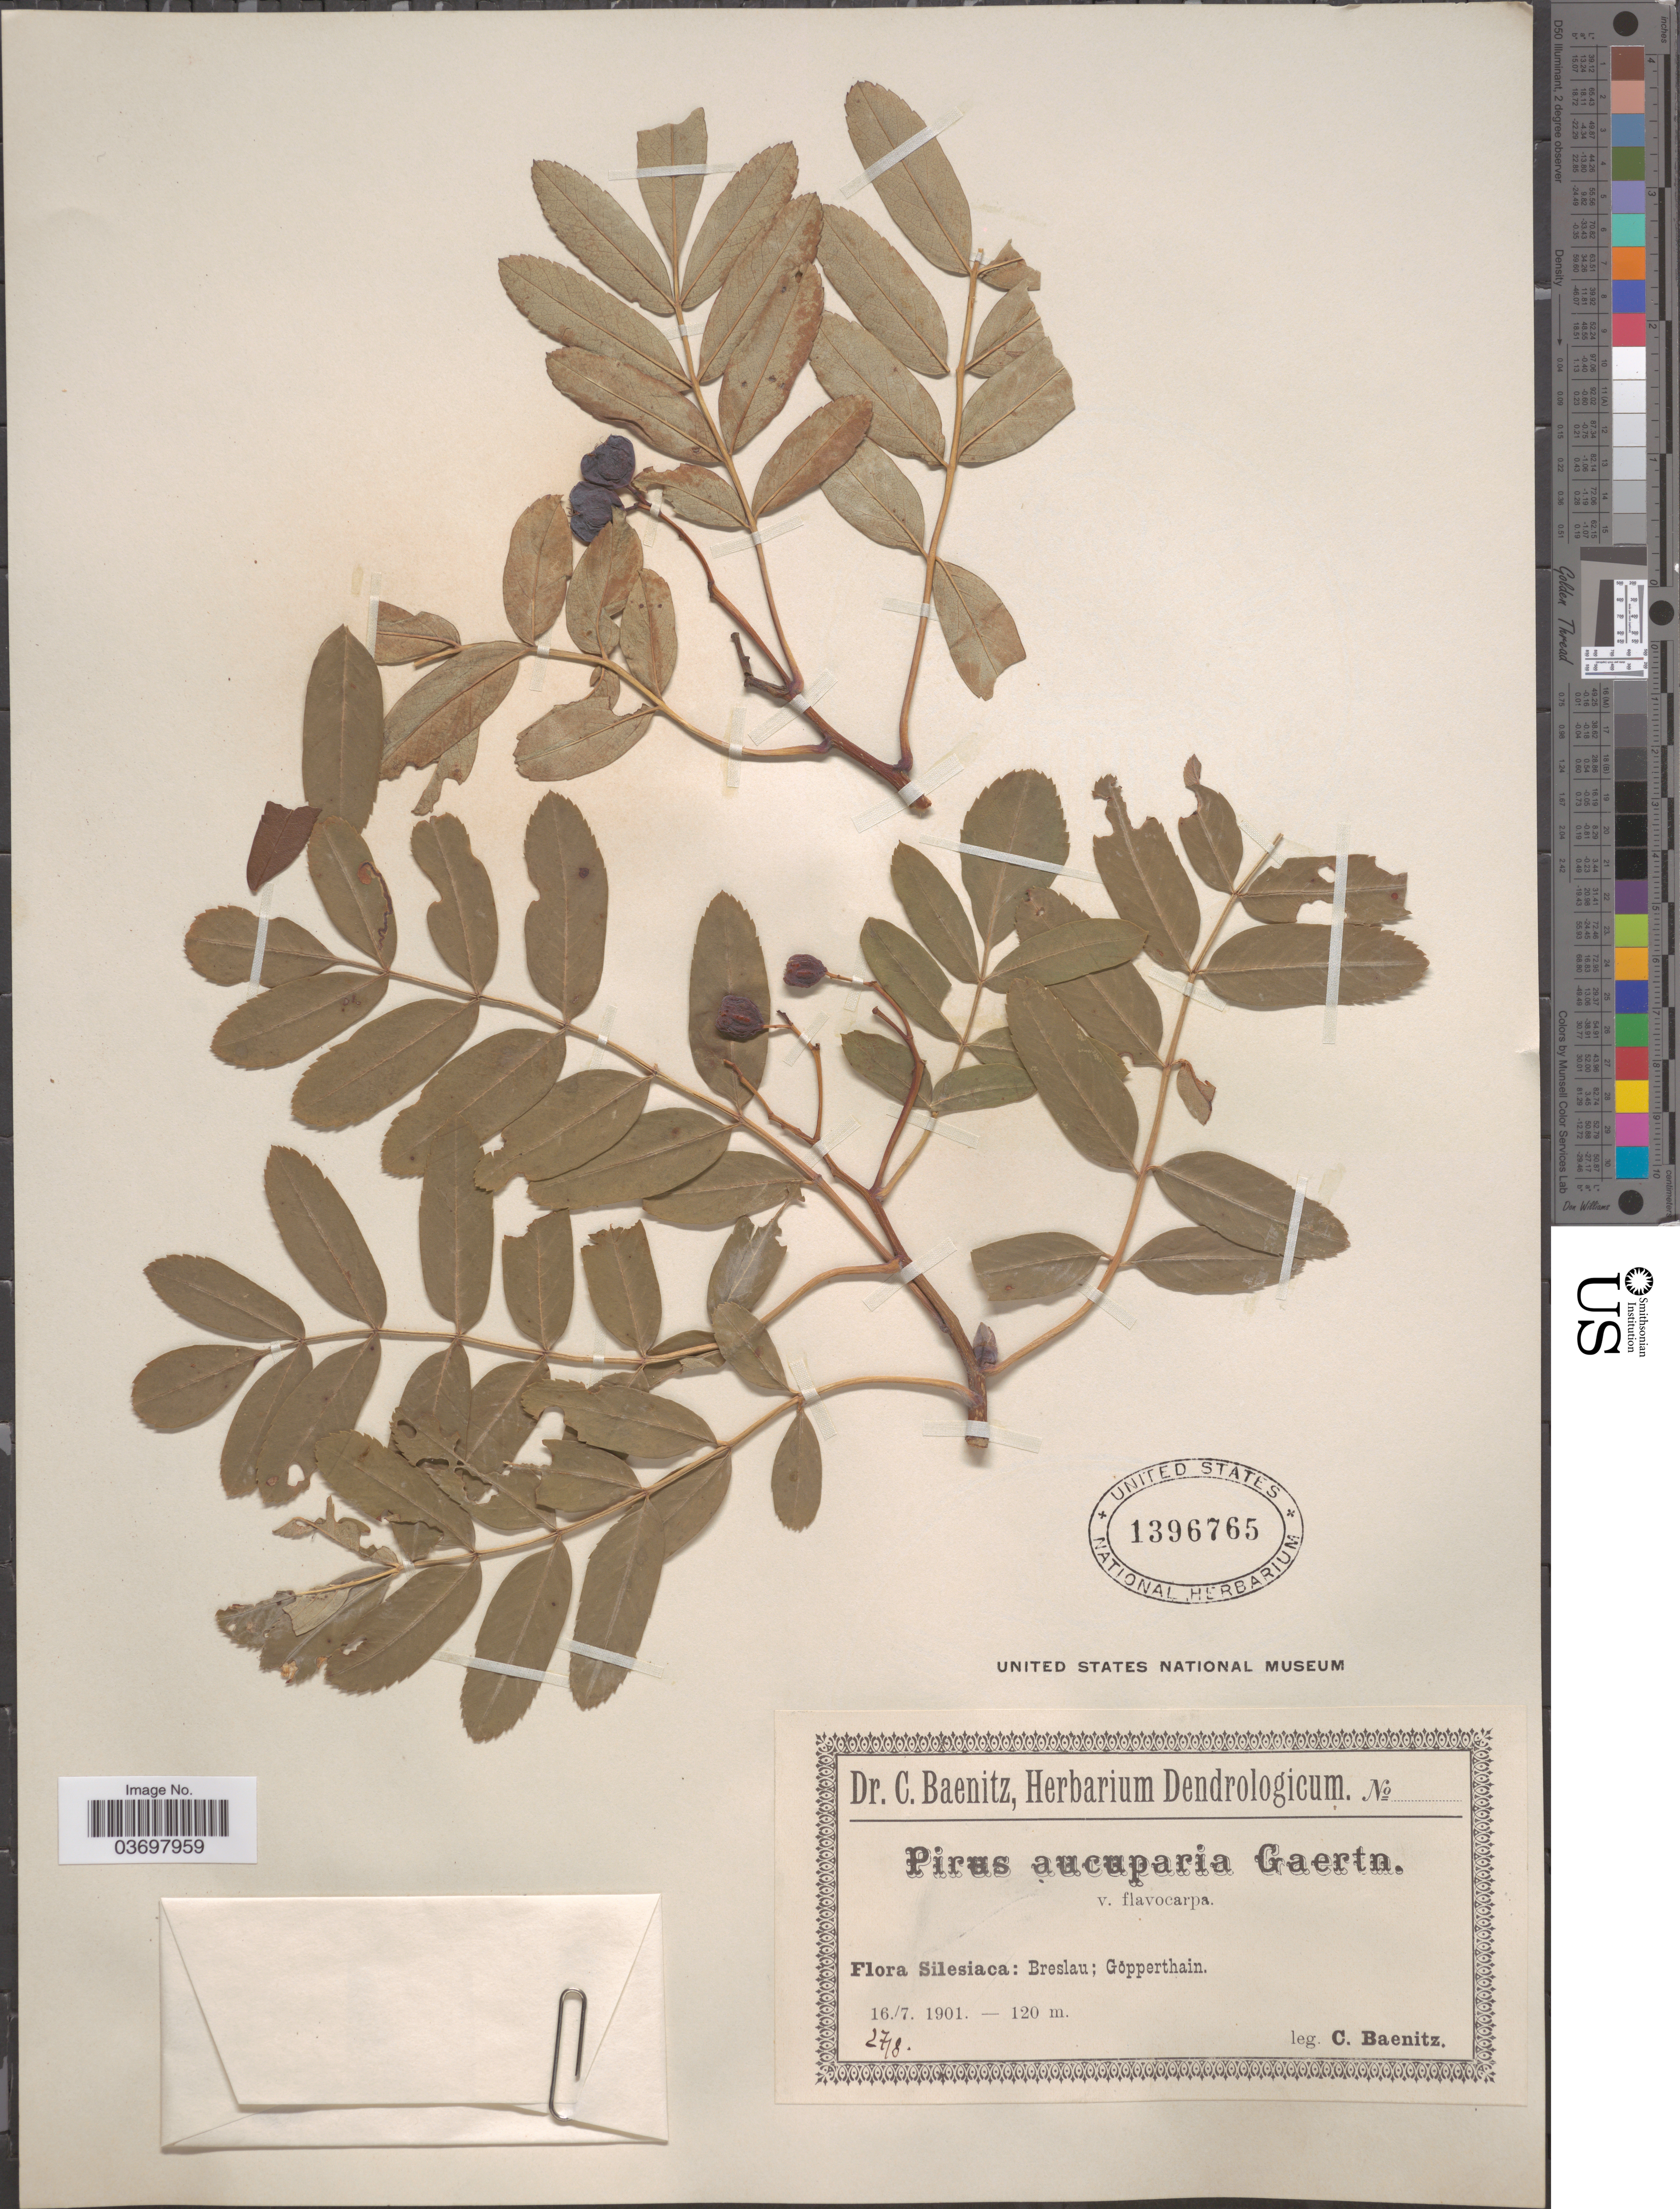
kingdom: Plantae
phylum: Tracheophyta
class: Magnoliopsida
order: Rosales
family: Rosaceae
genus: Sorbus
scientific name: Sorbus aucuparia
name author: L.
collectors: C. G. Baenitz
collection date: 1901-07-16/1901-08-27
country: Poland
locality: Silesiaca: Breslau; Göpperthain.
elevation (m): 120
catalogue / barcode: US 1396765